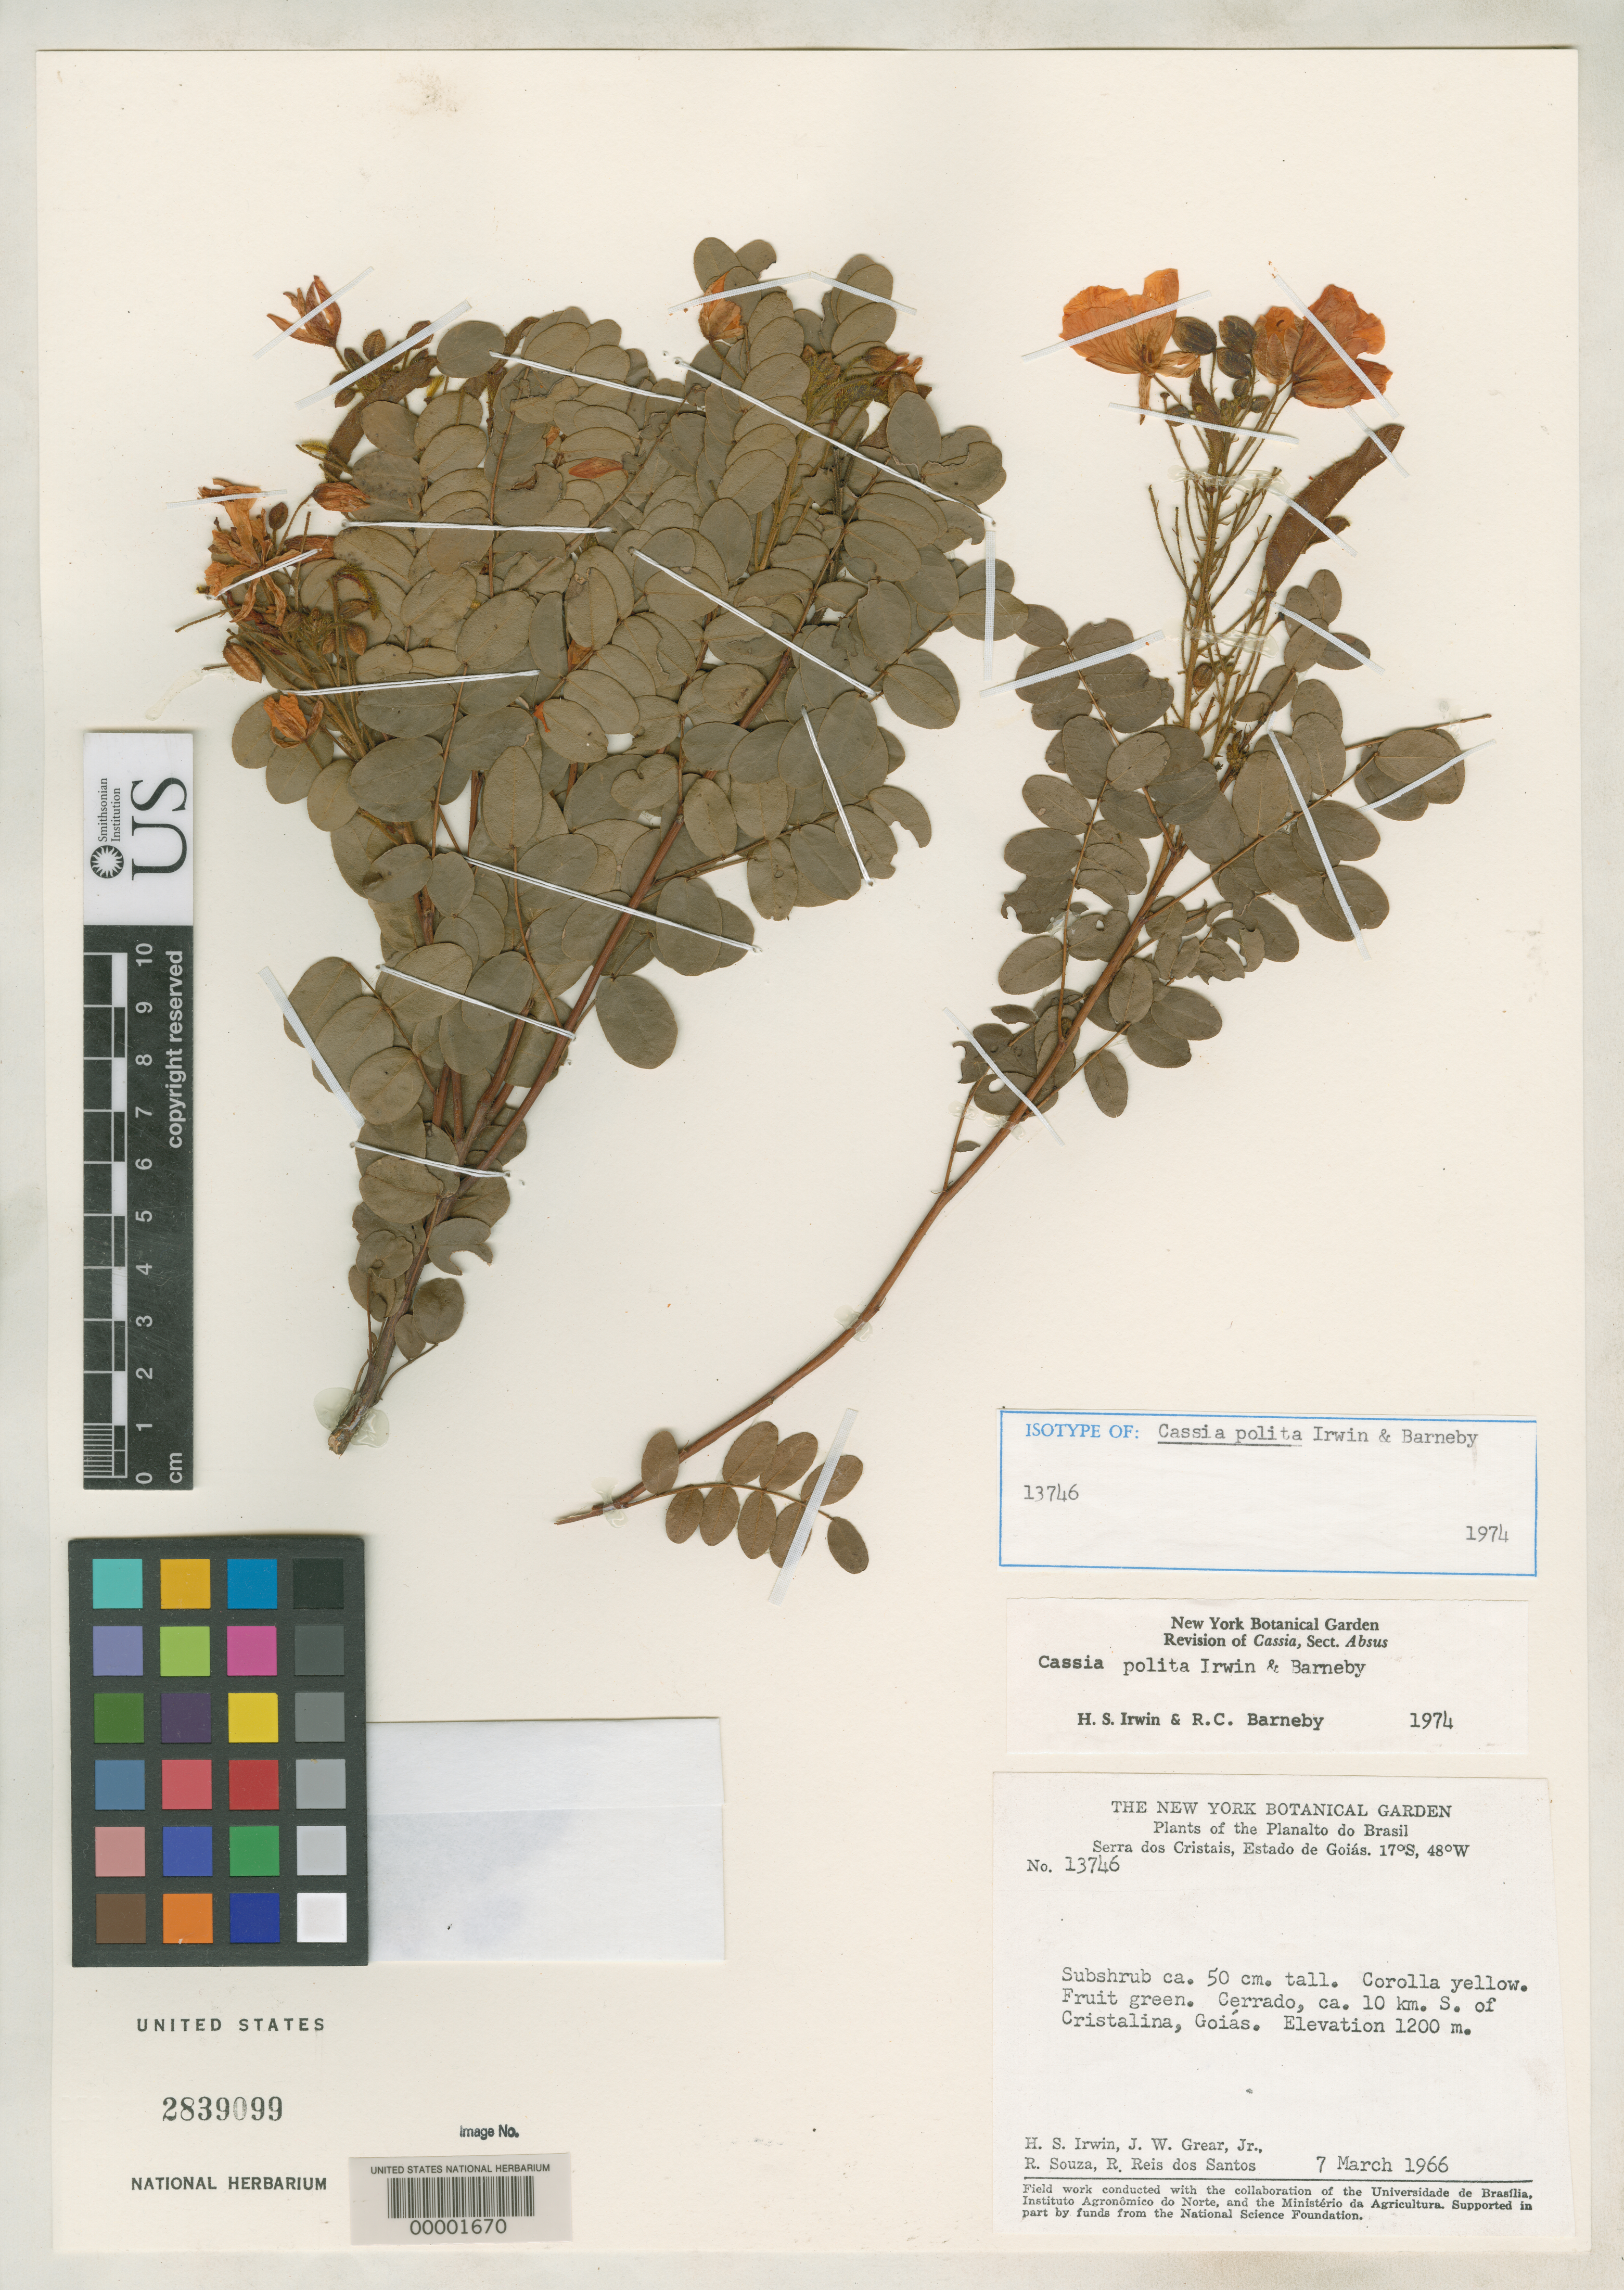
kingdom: Plantae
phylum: Tracheophyta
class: Magnoliopsida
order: Fabales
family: Fabaceae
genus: Cassia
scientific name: Cassia polita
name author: H.S. Irwin & Barneby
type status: Isotype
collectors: H. Irwin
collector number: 13746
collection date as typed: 07 Mar 1966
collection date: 1966-03-07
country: Brazil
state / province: Goiás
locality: Serra dos Cristais, S of Cristalina.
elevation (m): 1000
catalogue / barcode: US 2839099